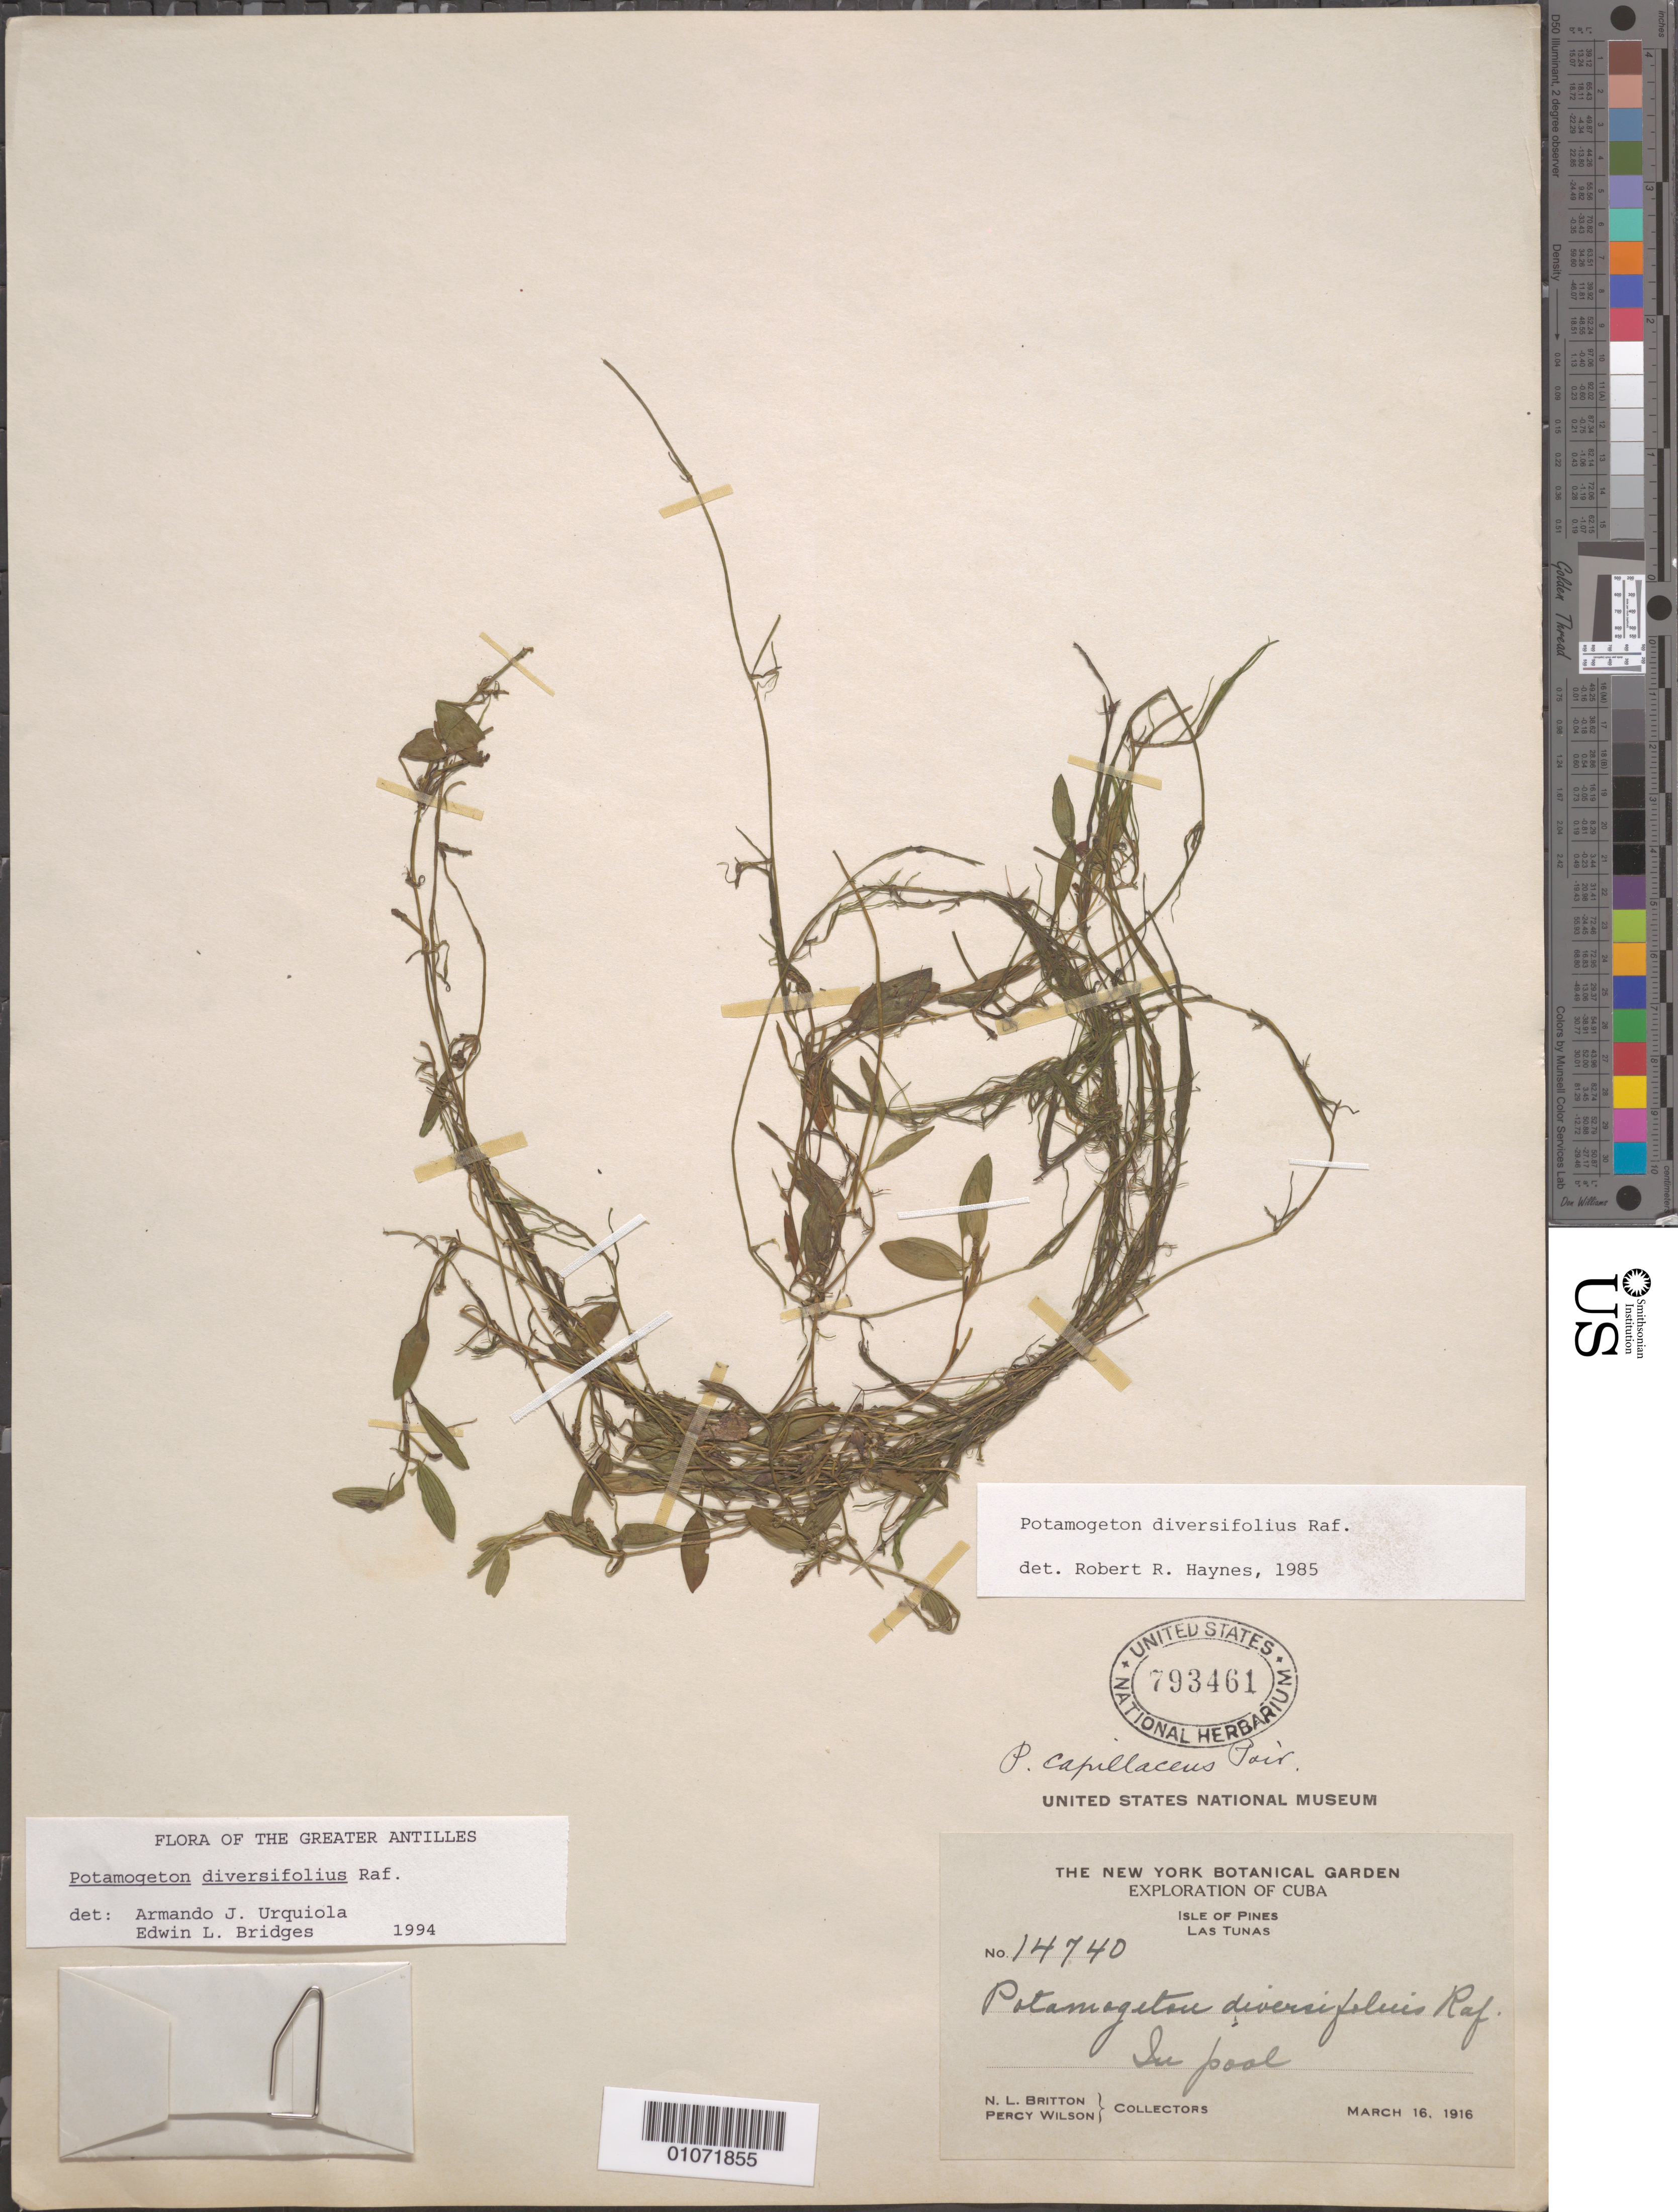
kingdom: Plantae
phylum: Tracheophyta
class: Liliopsida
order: Alismatales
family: Potamogetonaceae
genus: Potamogeton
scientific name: Potamogeton diversifolius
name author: Raf.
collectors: N. Britton & P. Wilson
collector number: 14740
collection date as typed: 16 Mar 1916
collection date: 1916-03-16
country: Cuba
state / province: Isla de La Juventud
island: Isla de la Juventud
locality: in pool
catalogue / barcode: US 793461